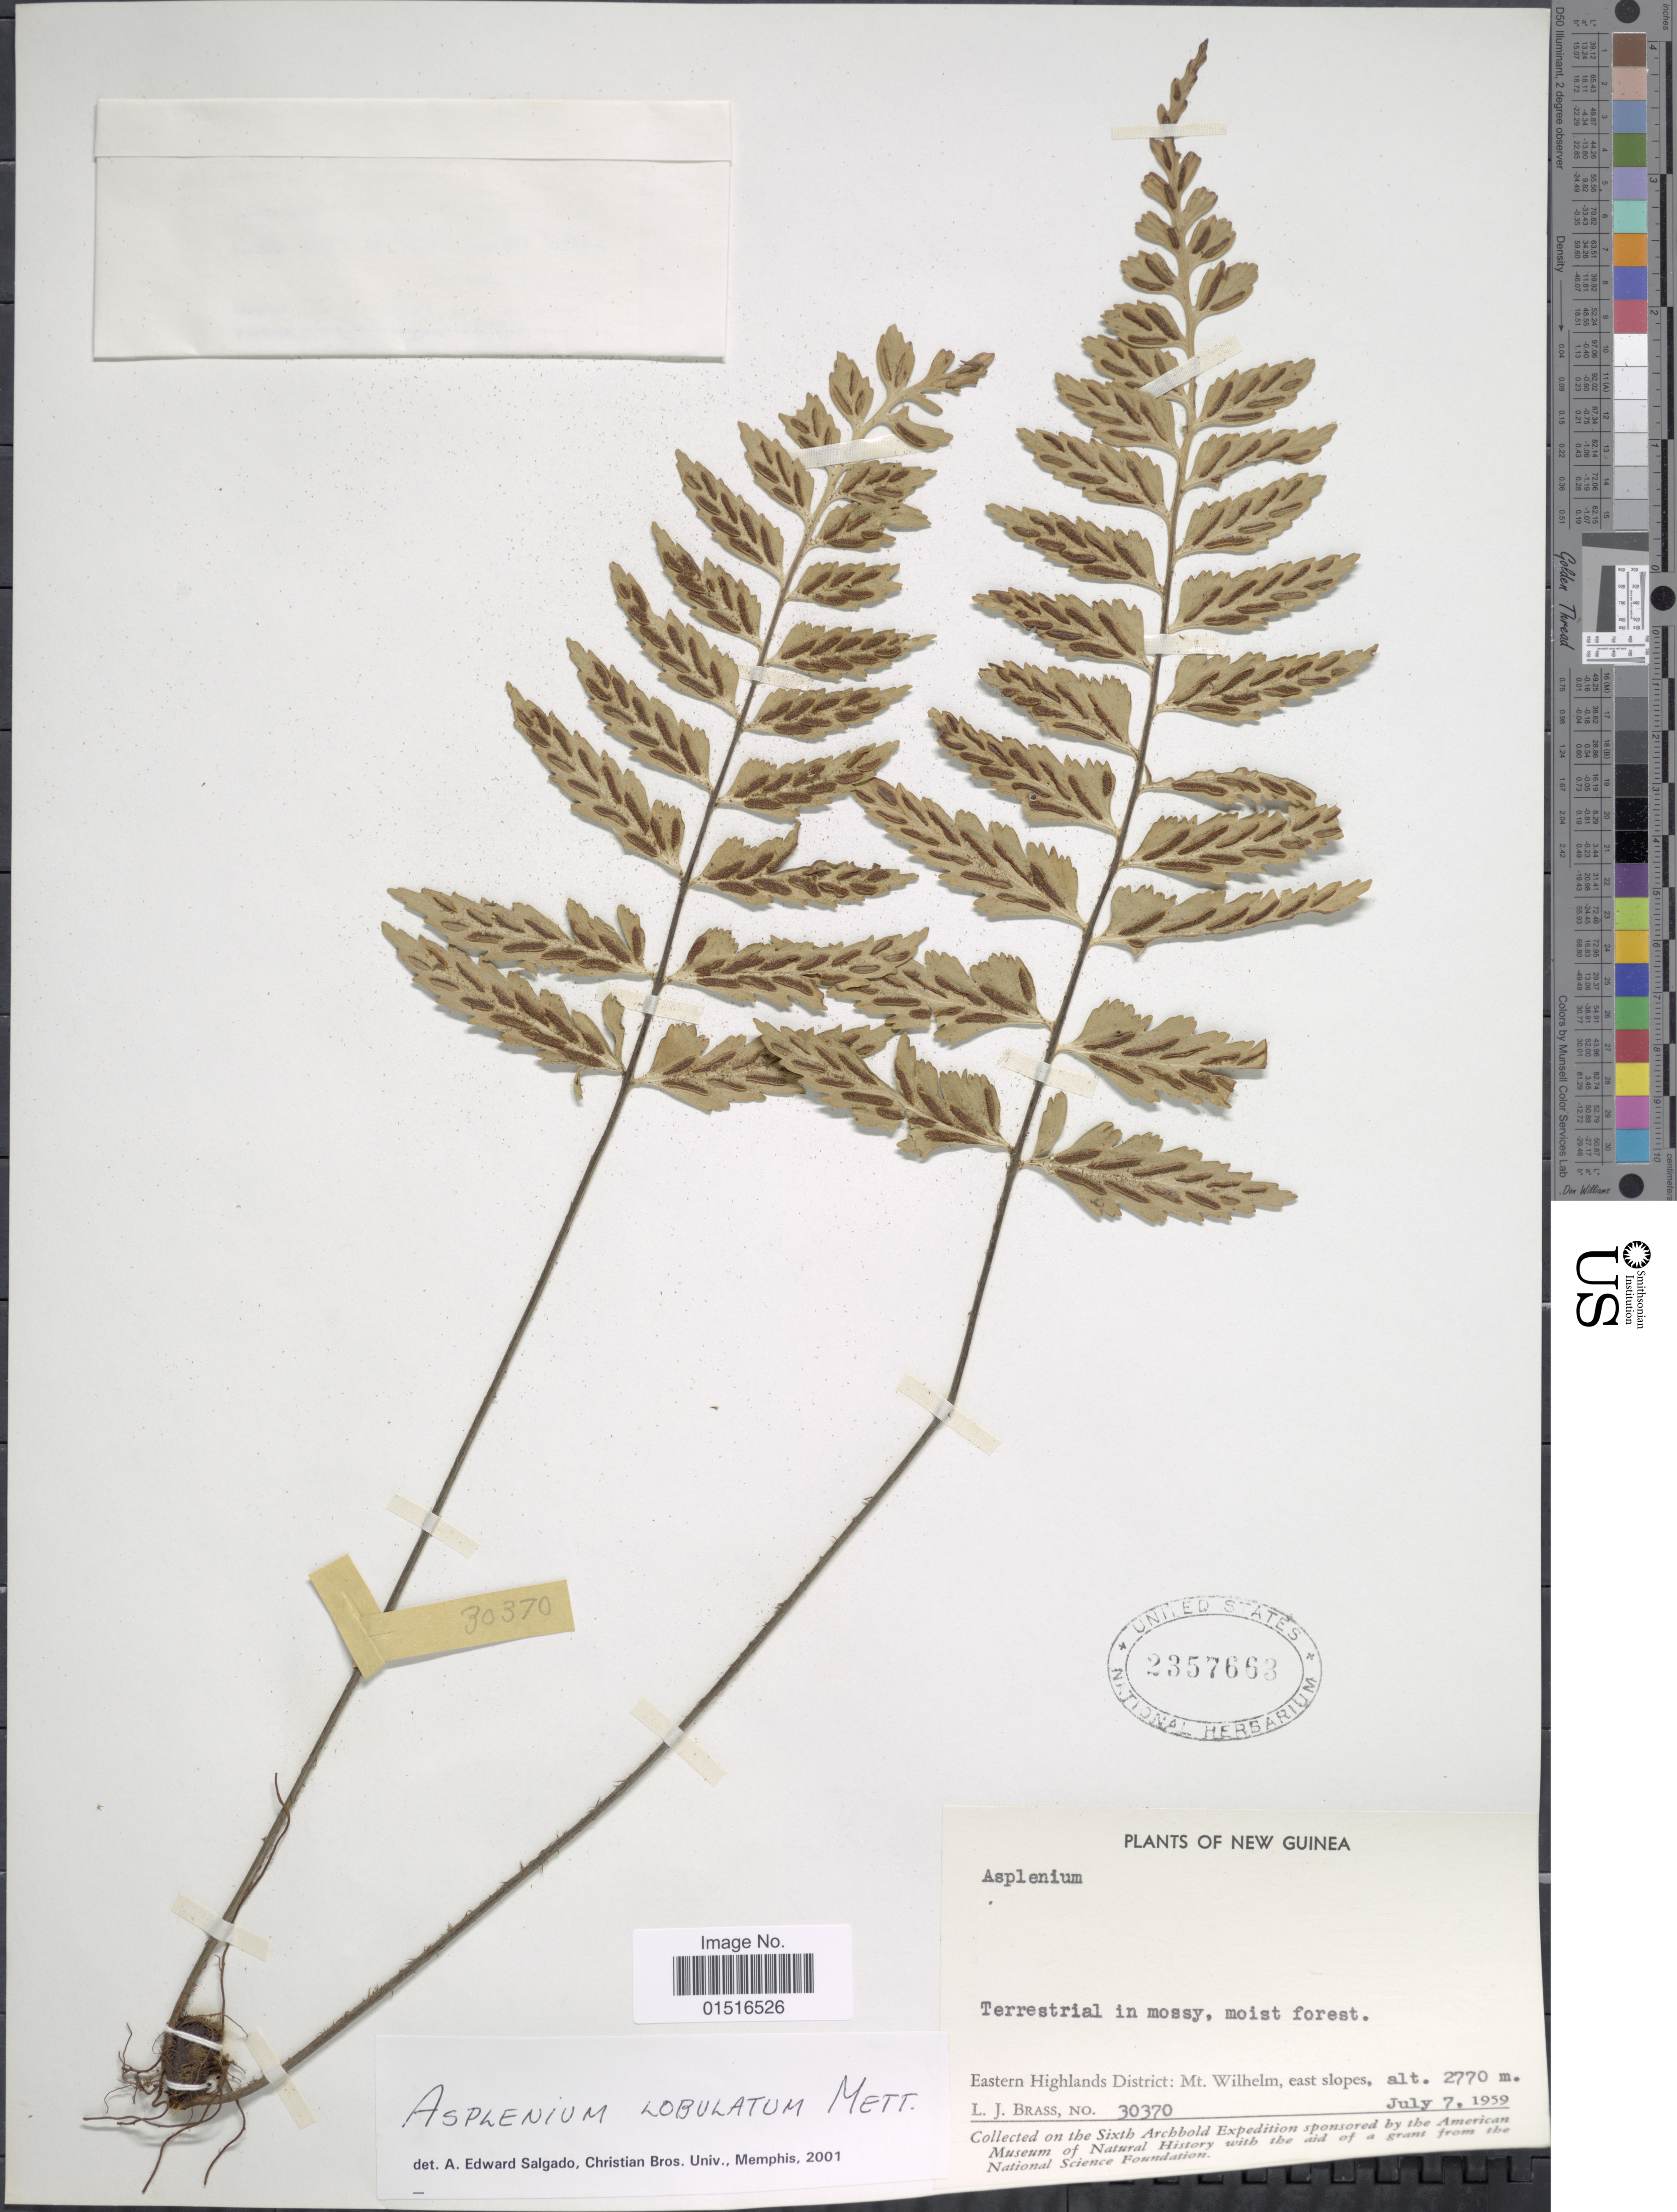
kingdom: Plantae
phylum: Tracheophyta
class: Polypodiopsida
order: Polypodiales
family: Aspleniaceae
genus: Asplenium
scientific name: Asplenium lobulatum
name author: Mett.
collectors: L. J. Brass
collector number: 30370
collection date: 1959-07-07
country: Papua New Guinea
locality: New Guinea, Eastern Highlands District: Mt. Wilhelm, east slopes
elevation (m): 2770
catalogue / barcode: US 2357663